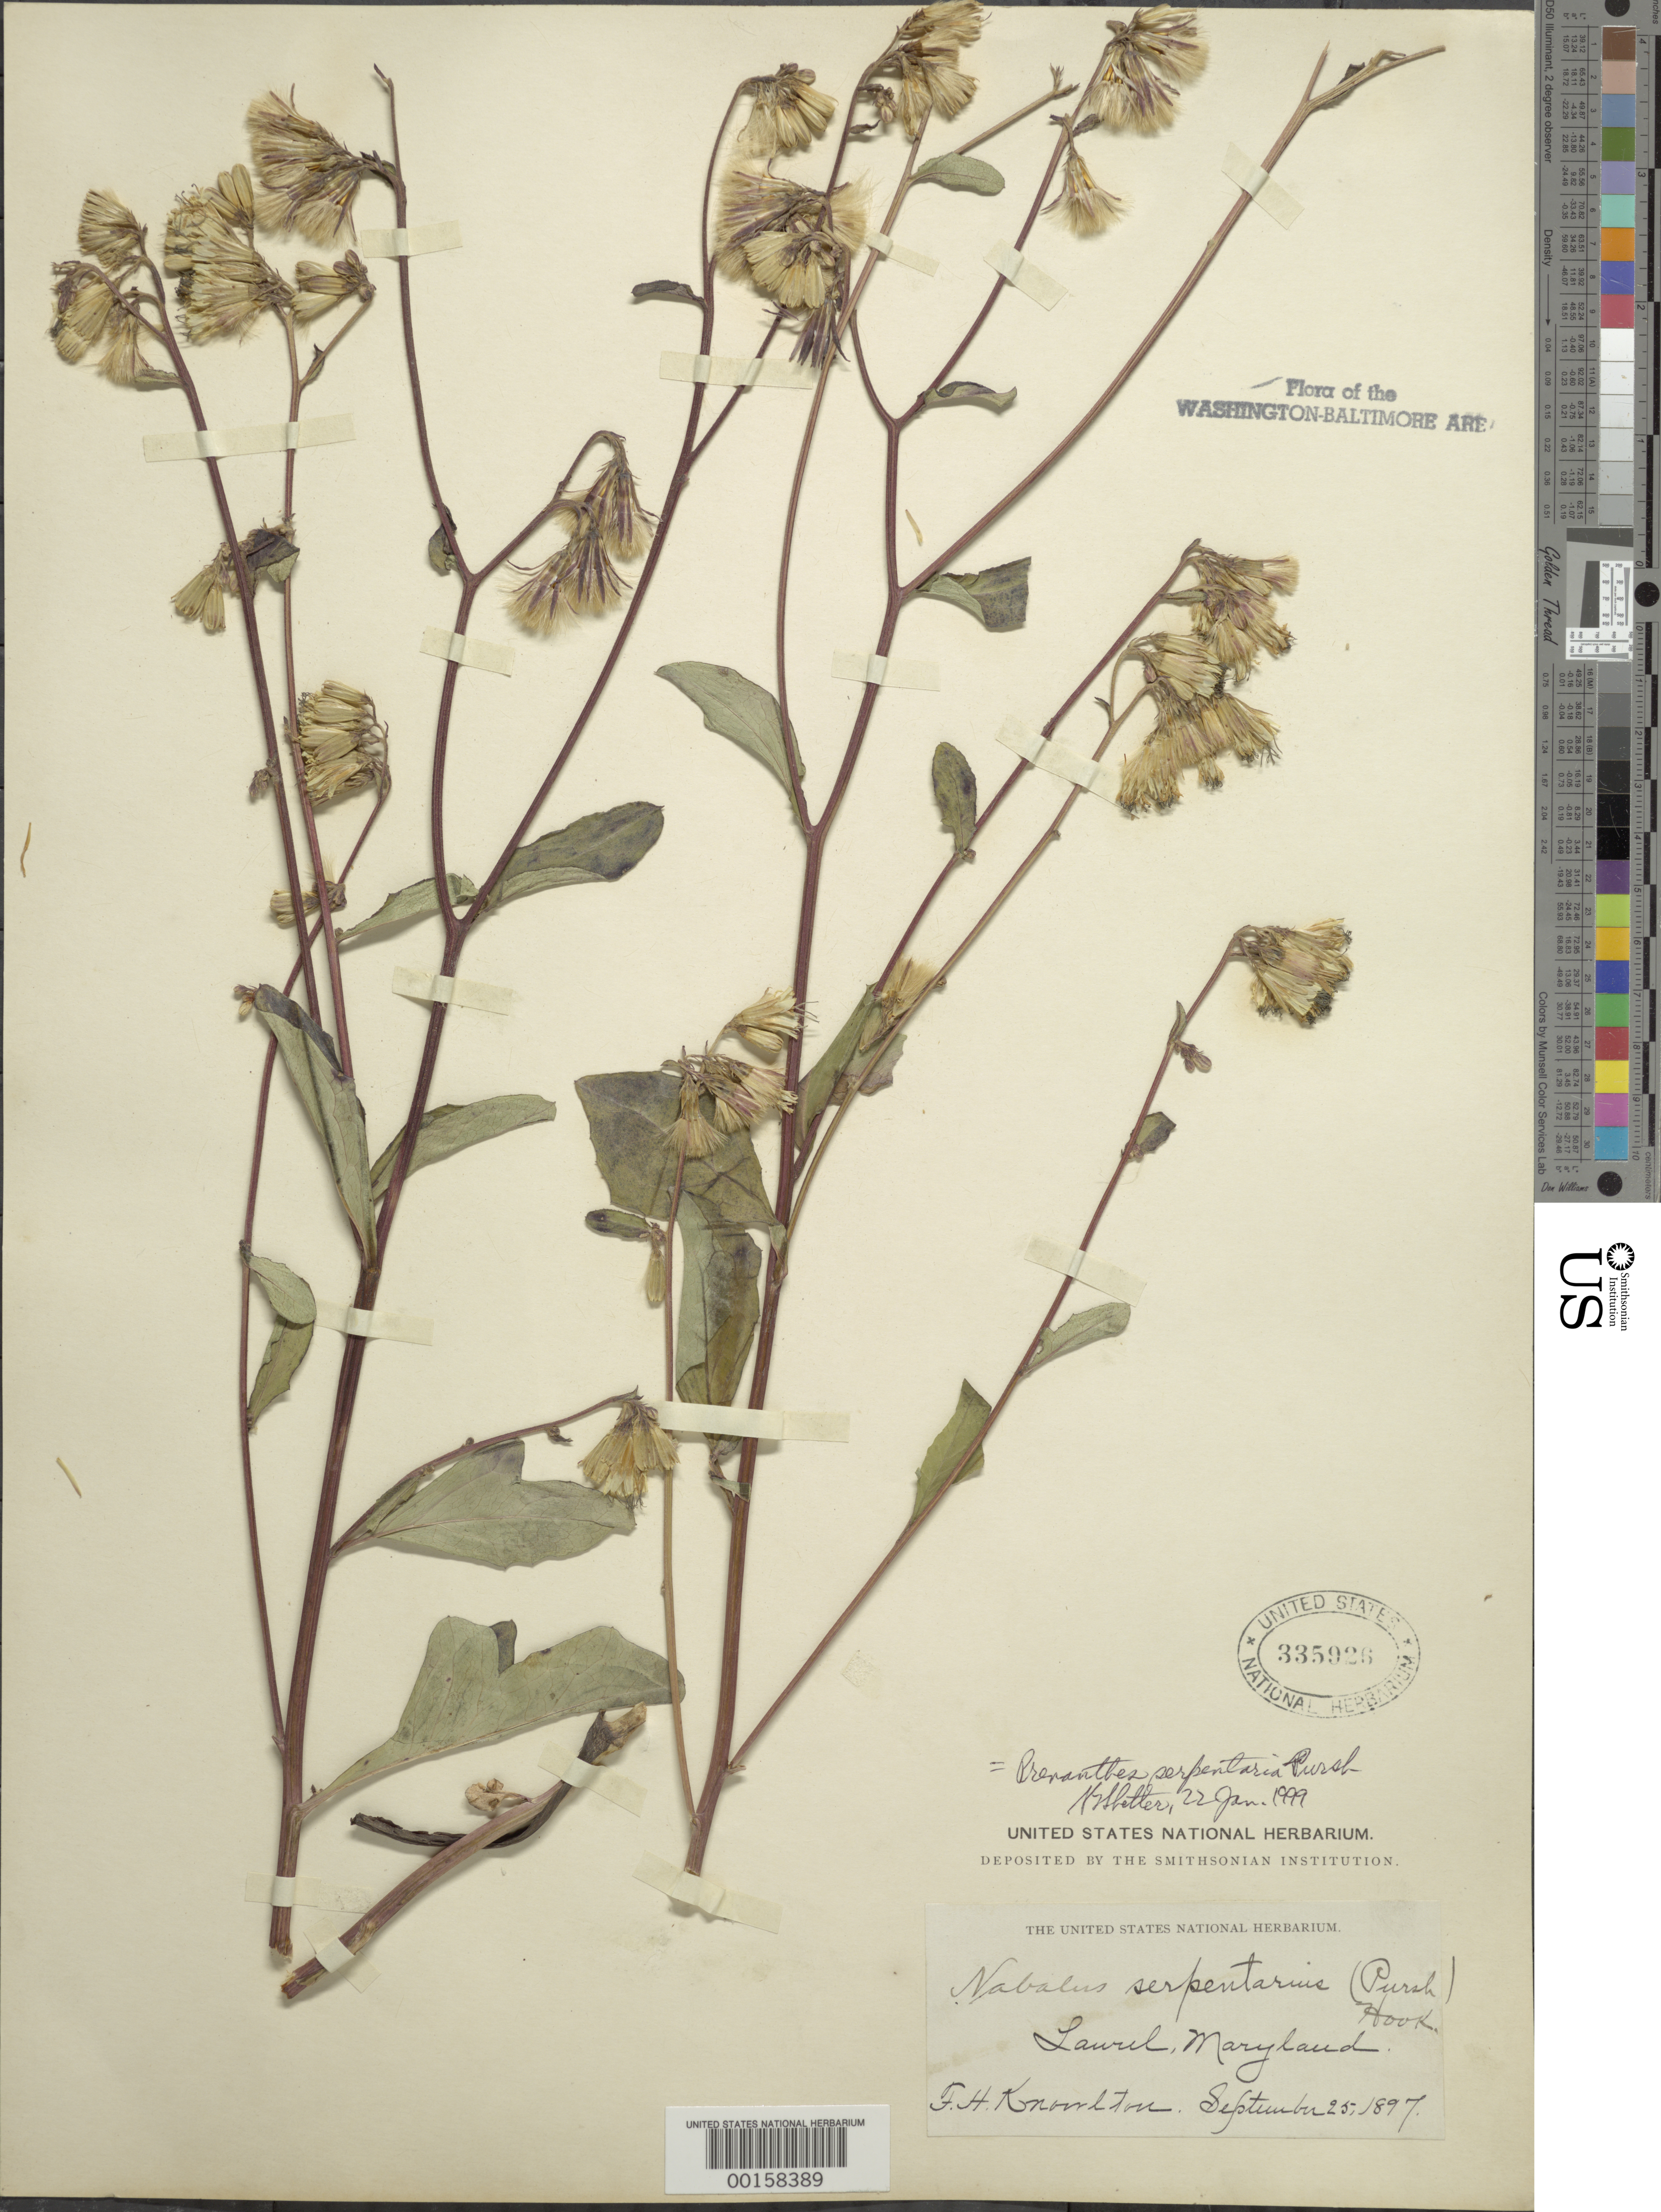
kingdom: Plantae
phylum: Tracheophyta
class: Magnoliopsida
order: Asterales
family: Asteraceae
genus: Nabalus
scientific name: Nabalus serpentarius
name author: (Pursh) Hook.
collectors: F. H. Knowlton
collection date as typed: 25 Sep 1897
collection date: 1897-09-25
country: United States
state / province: Maryland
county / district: Prince George's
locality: Laurel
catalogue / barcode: US 335926